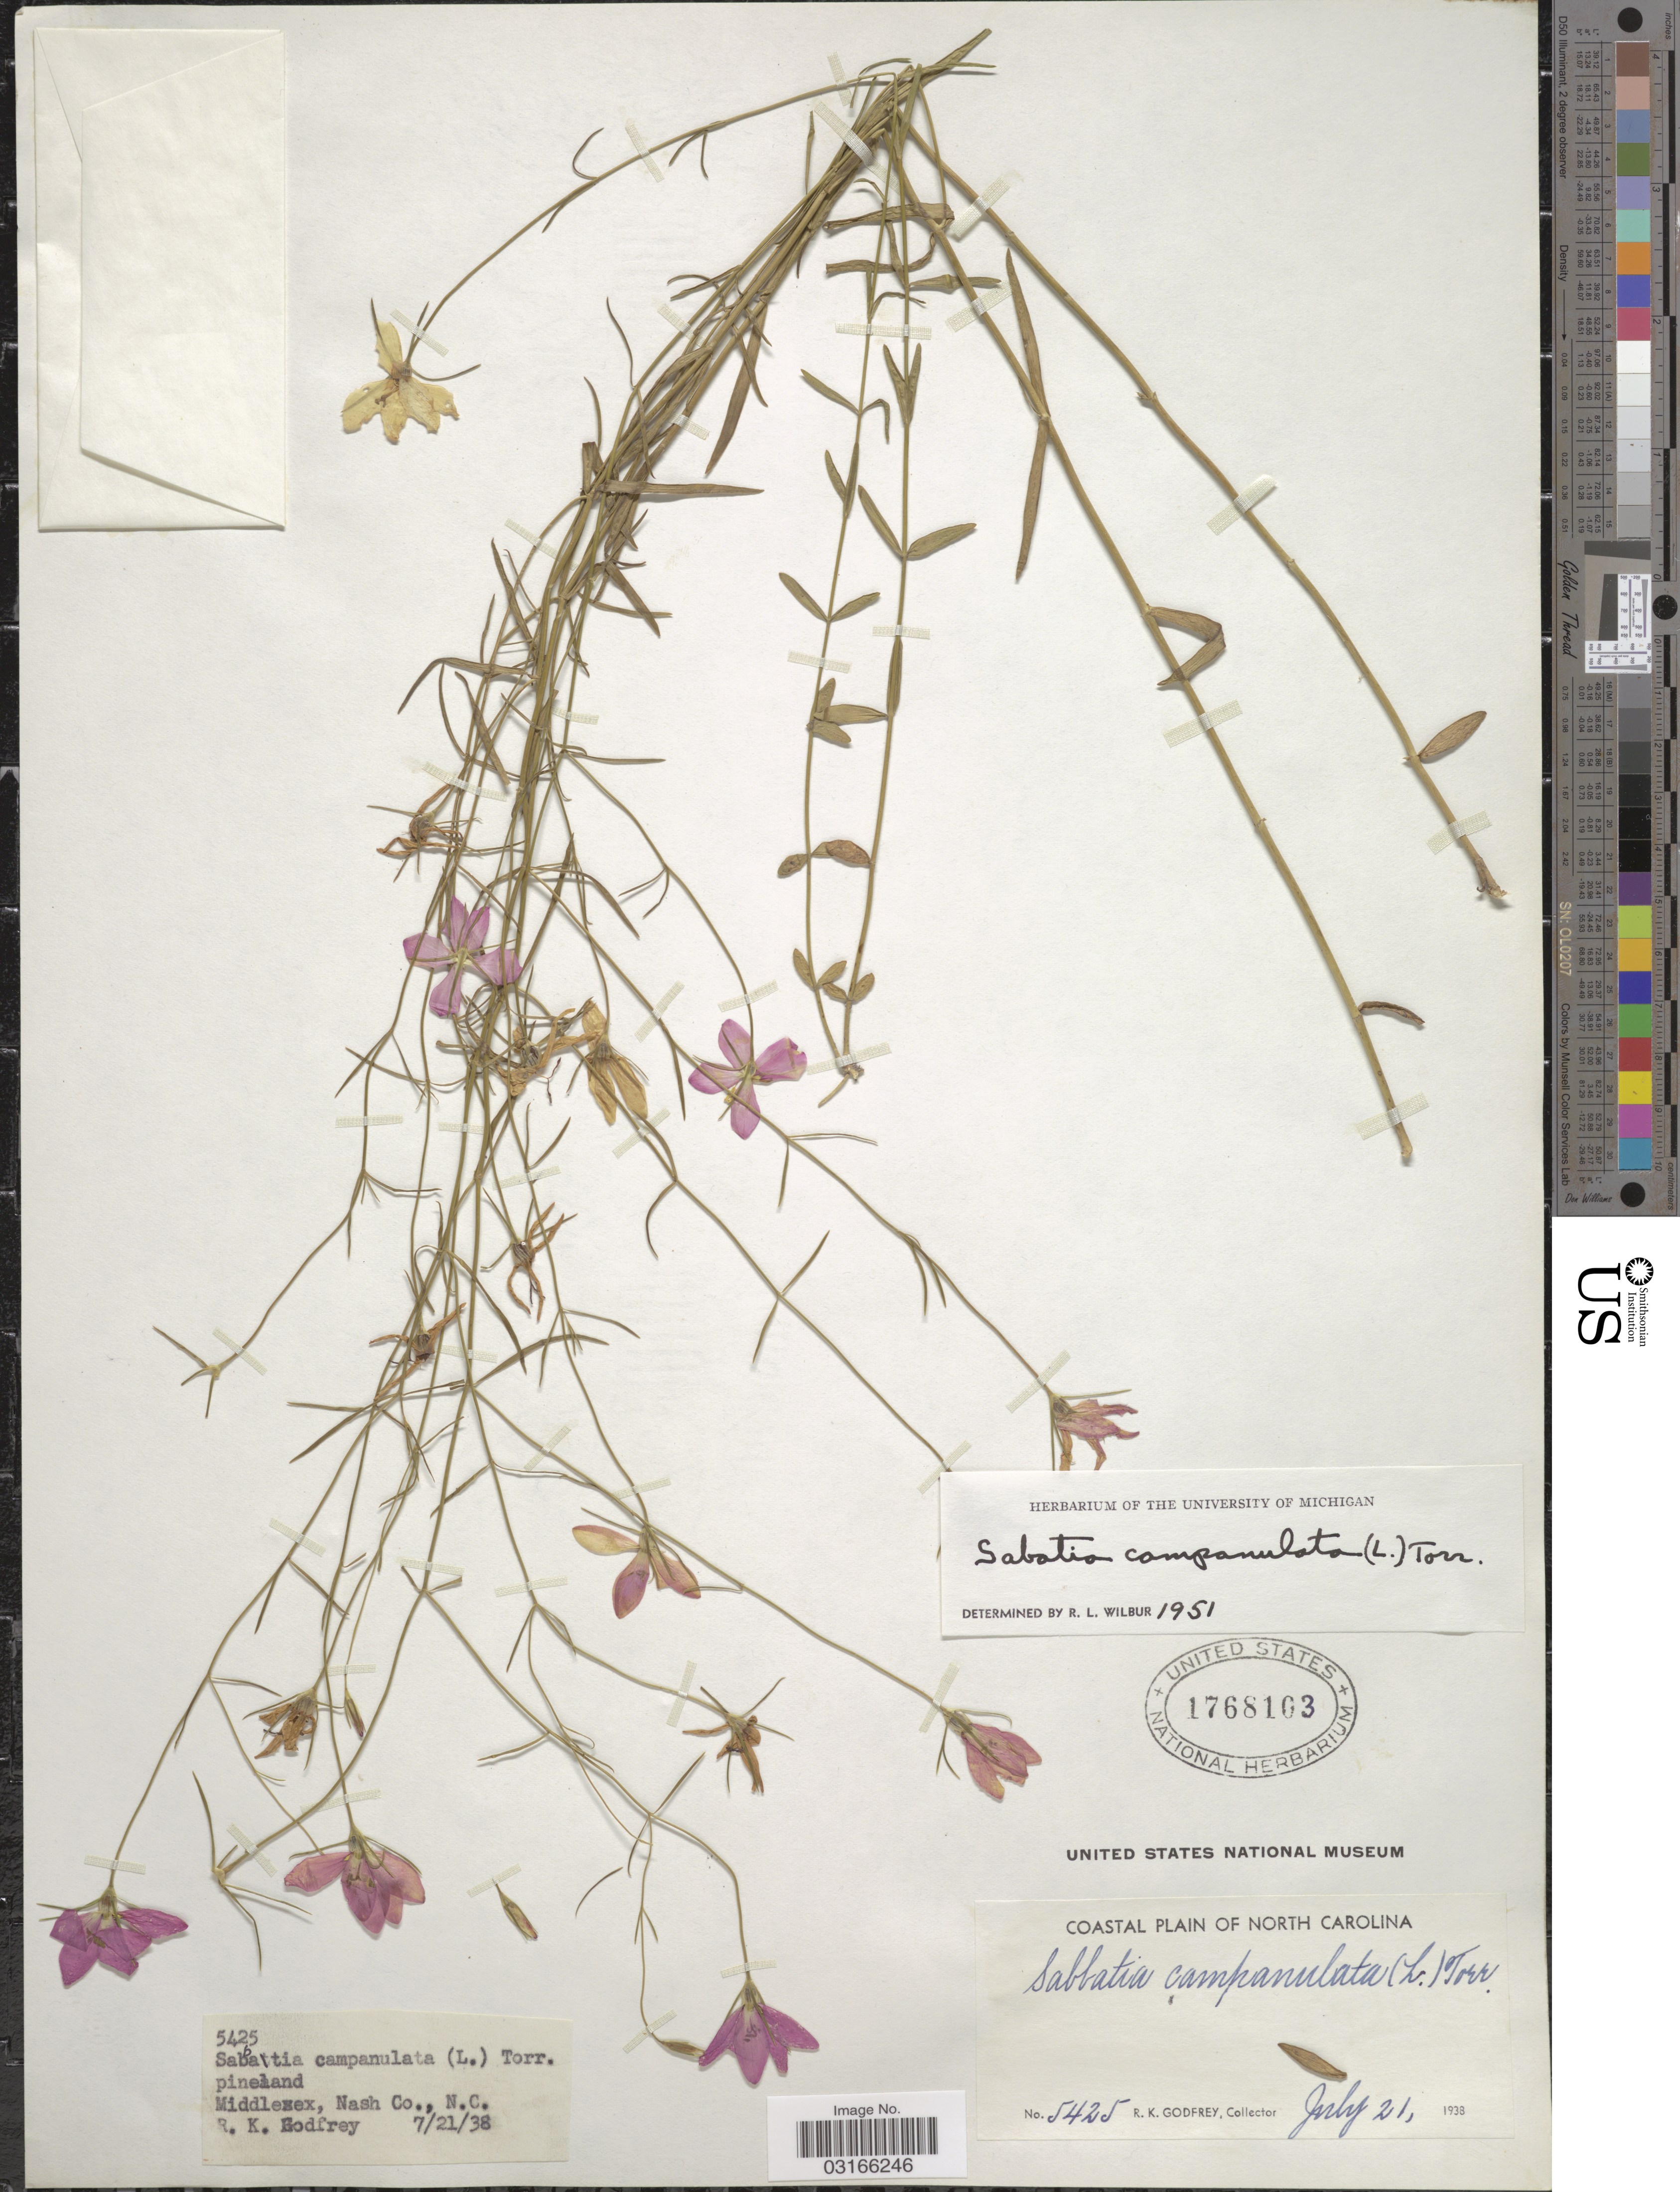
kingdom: Plantae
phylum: Tracheophyta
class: Magnoliopsida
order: Gentianales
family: Gentianaceae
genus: Sabatia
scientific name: Sabatia campanulata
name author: (L.) Torr.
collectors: R. K. Godfrey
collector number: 5425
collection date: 1938-07-21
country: United States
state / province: North Carolina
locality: Coastal Plain of North Carolina, Middlesex, Nash Co.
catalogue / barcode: US 1768103